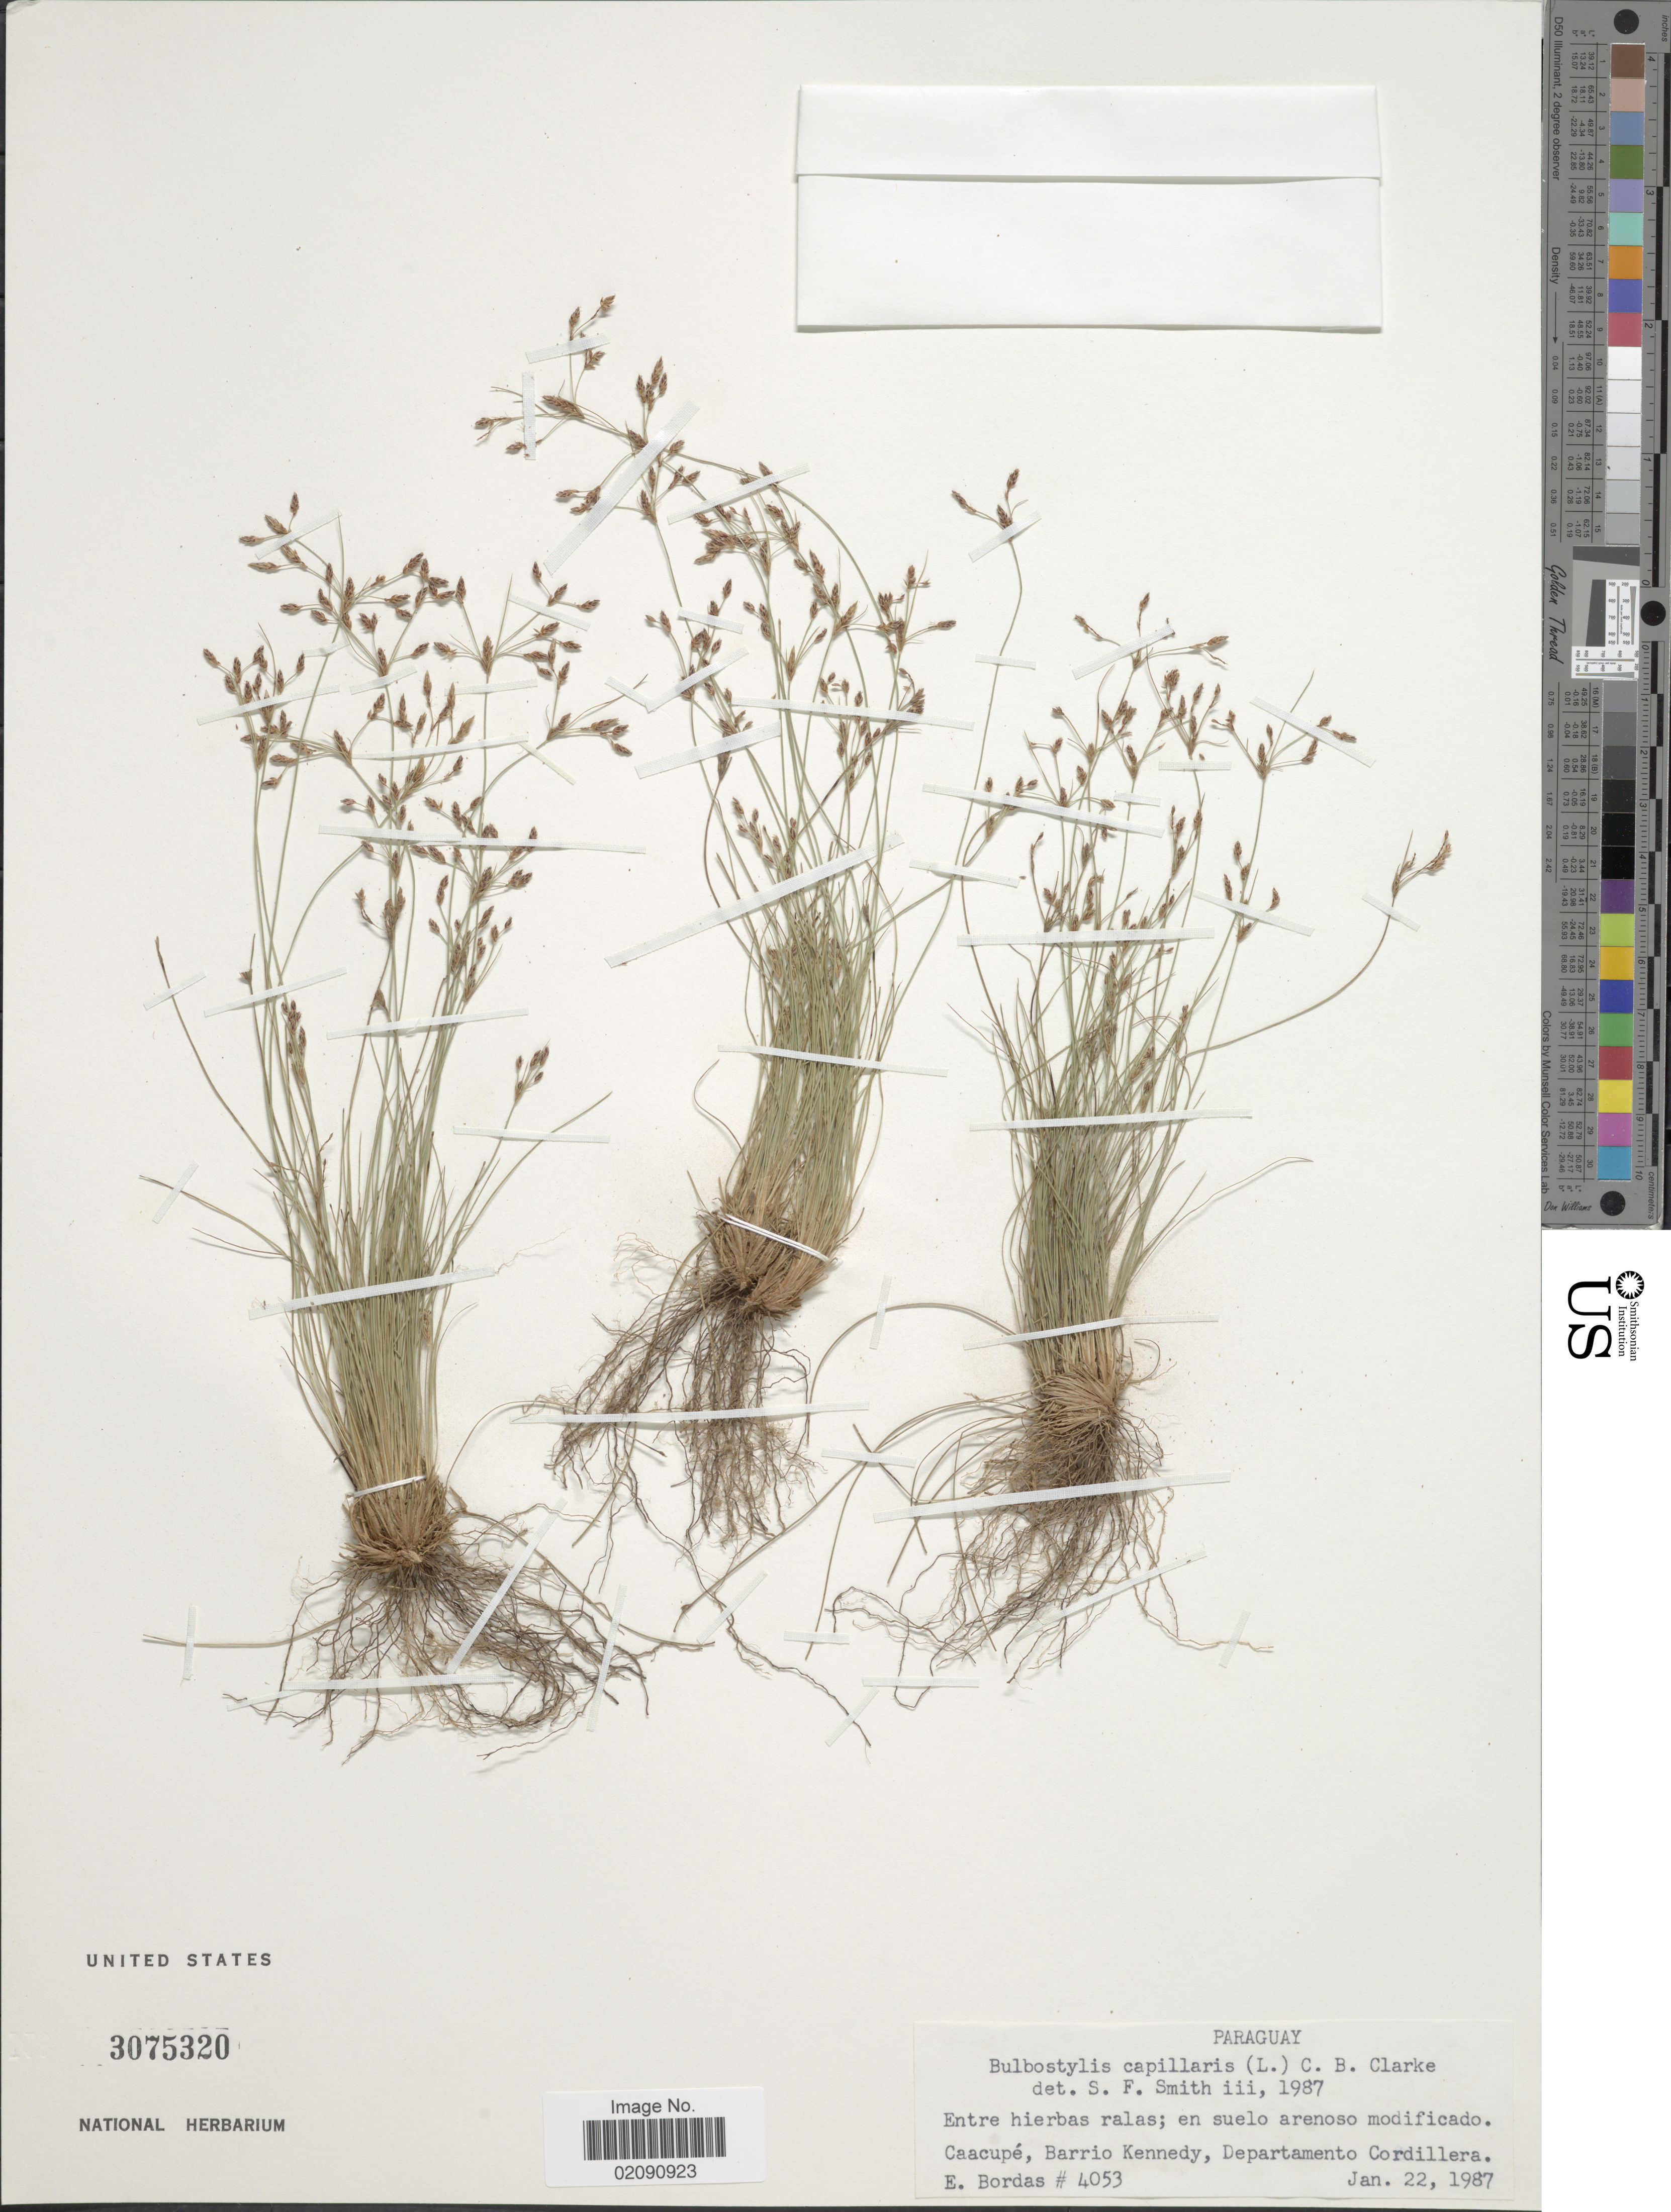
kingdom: Plantae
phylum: Tracheophyta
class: Liliopsida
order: Poales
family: Cyperaceae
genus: Bulbostylis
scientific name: Bulbostylis communis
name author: M. G. López & D.A. Simpson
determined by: Maciel-Silva, J. F.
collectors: E. Bordas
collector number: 4053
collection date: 1987-01-22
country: Paraguay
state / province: Cordillera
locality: Caacupe, Barrio Kennedy.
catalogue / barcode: US 3075320